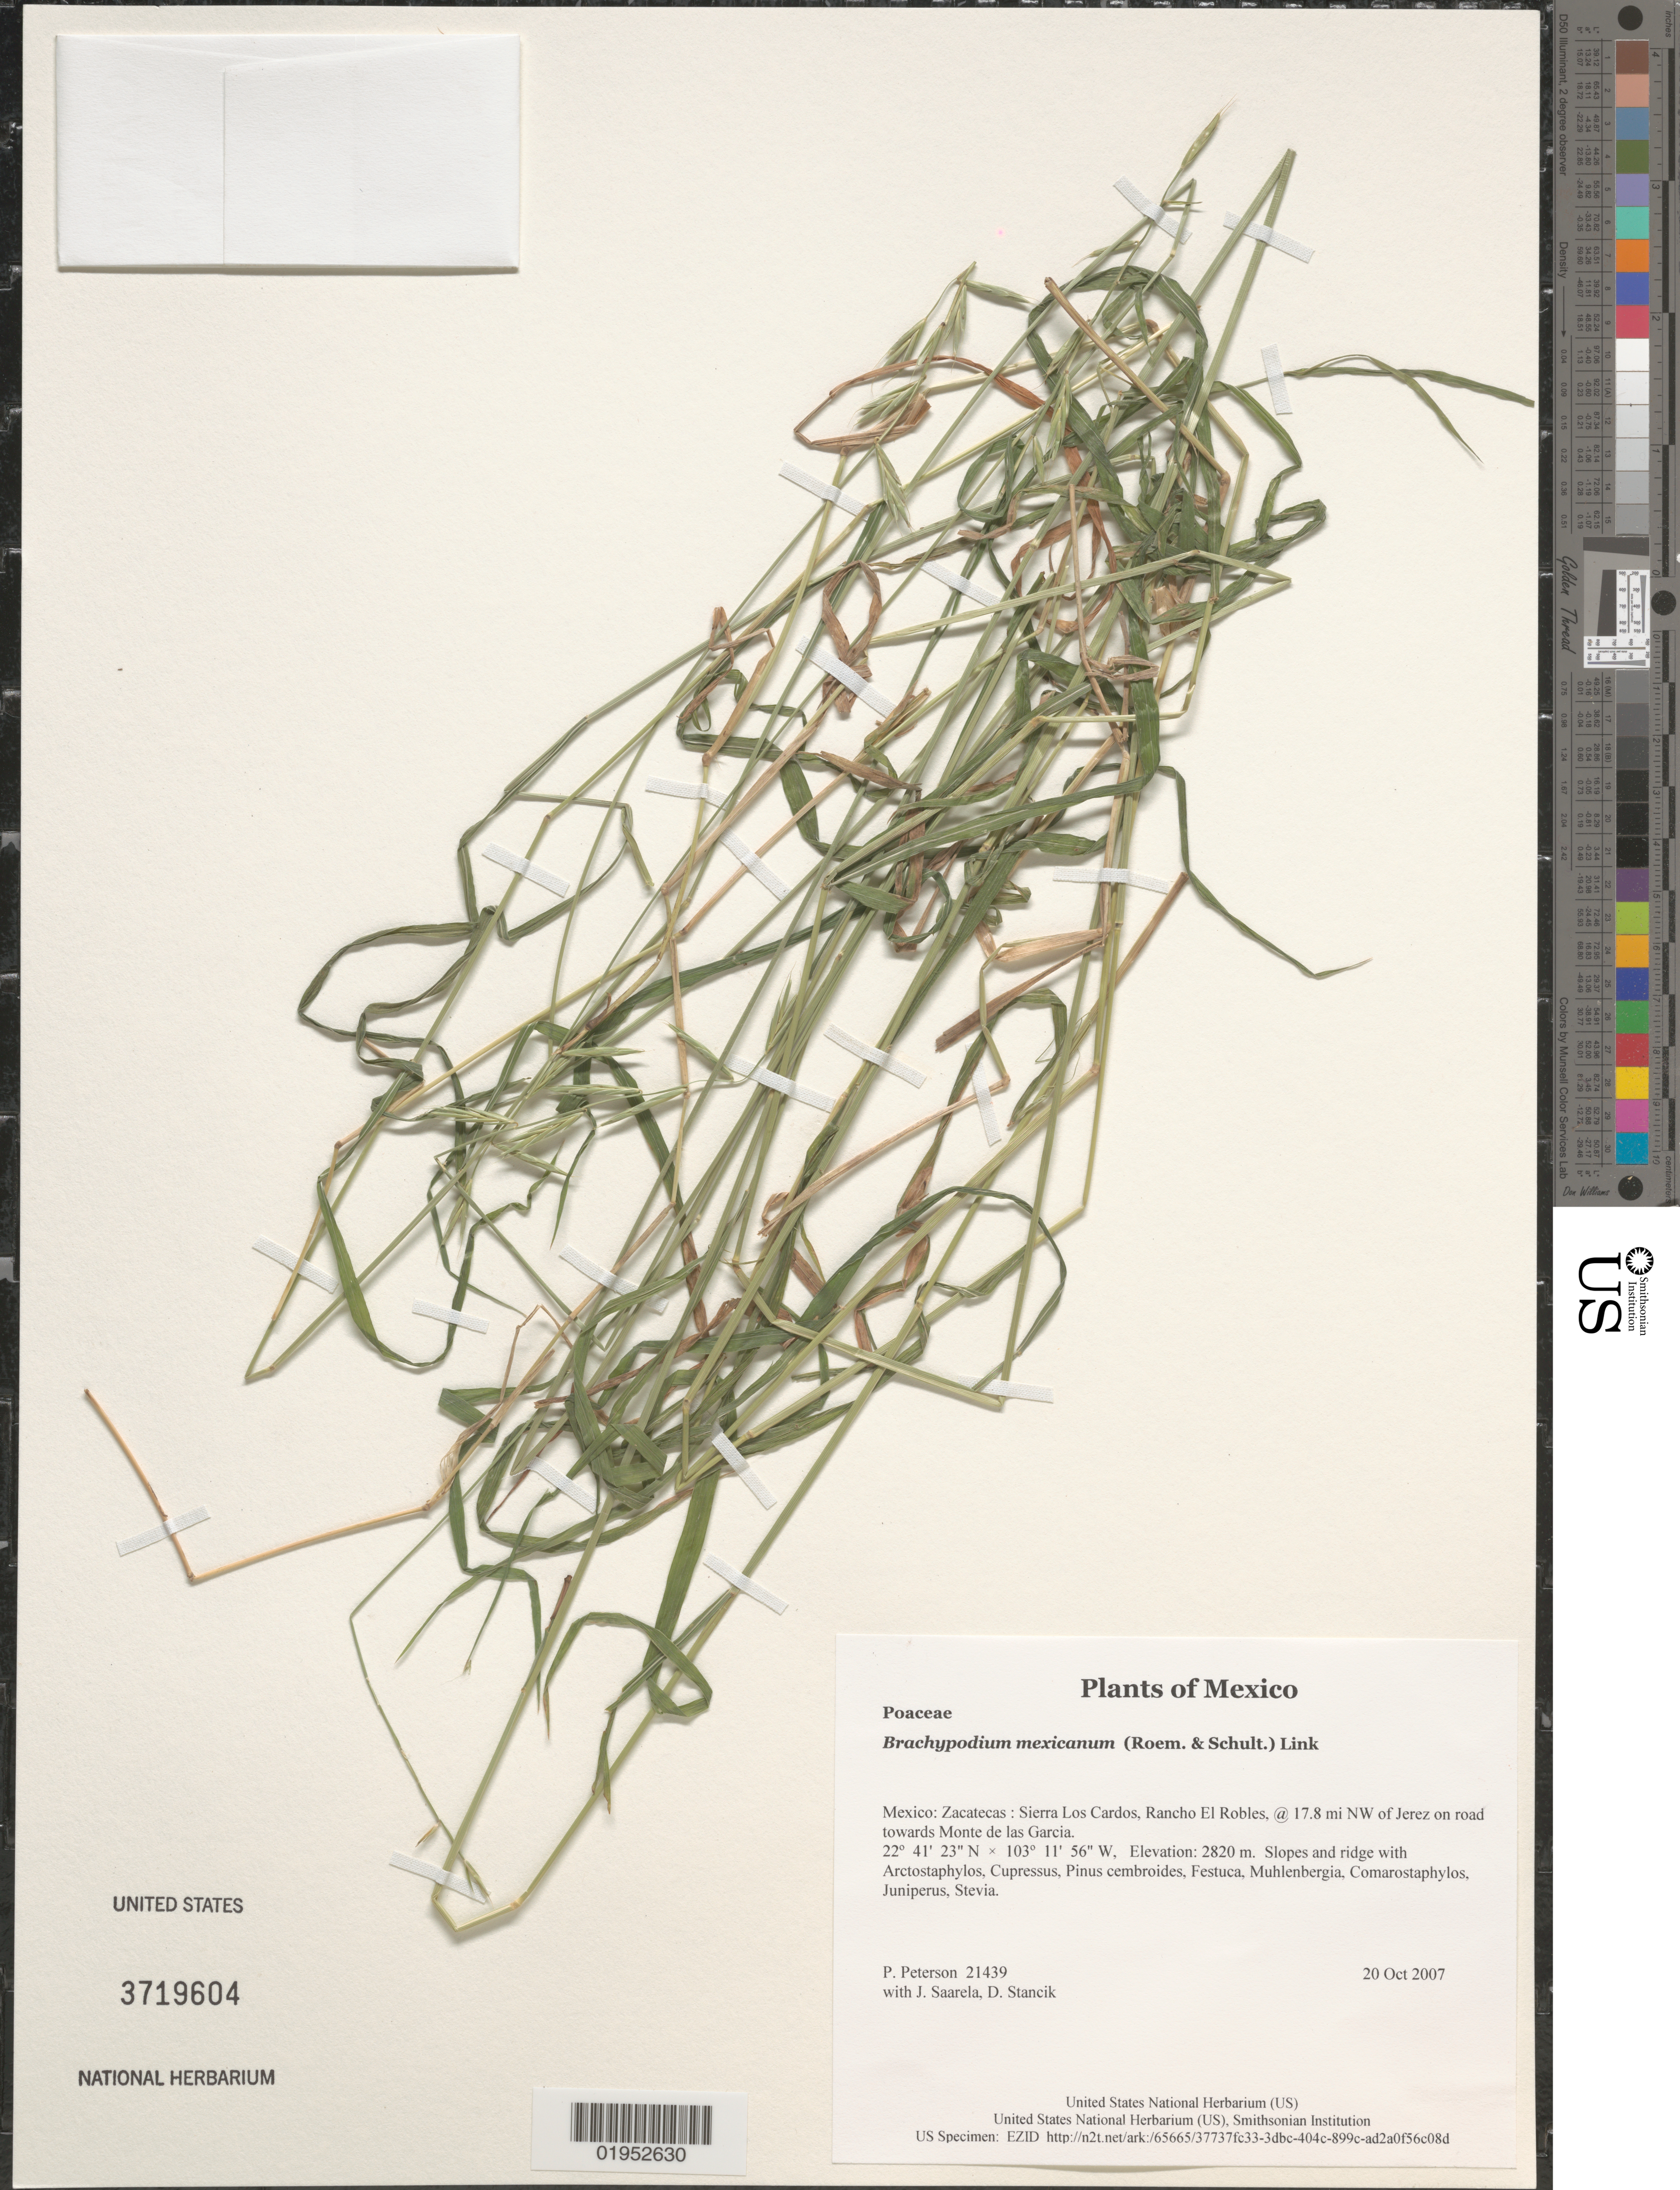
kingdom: Plantae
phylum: Tracheophyta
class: Liliopsida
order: Poales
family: Poaceae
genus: Brachypodium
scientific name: Brachypodium mexicanum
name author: (Roem. & Schult.) Link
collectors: P. M. Peterson, J. Saarela & D. Stancik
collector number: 21439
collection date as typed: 20 Oct 2007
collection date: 2007-10-20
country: Mexico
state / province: Zacatecas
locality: Sierra Los Cardos, Rancho El Robles, @ 17.8 mi NW of Jerez on road towards Monte de las Garcia.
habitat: Slopes and ridge with Arctostaphylos, Cupressus, Pinus cembroides, Festuca, Muhlenbergia, Comarostaphylos, Juniperus, Stevia.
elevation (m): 2820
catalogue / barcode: US 3719604